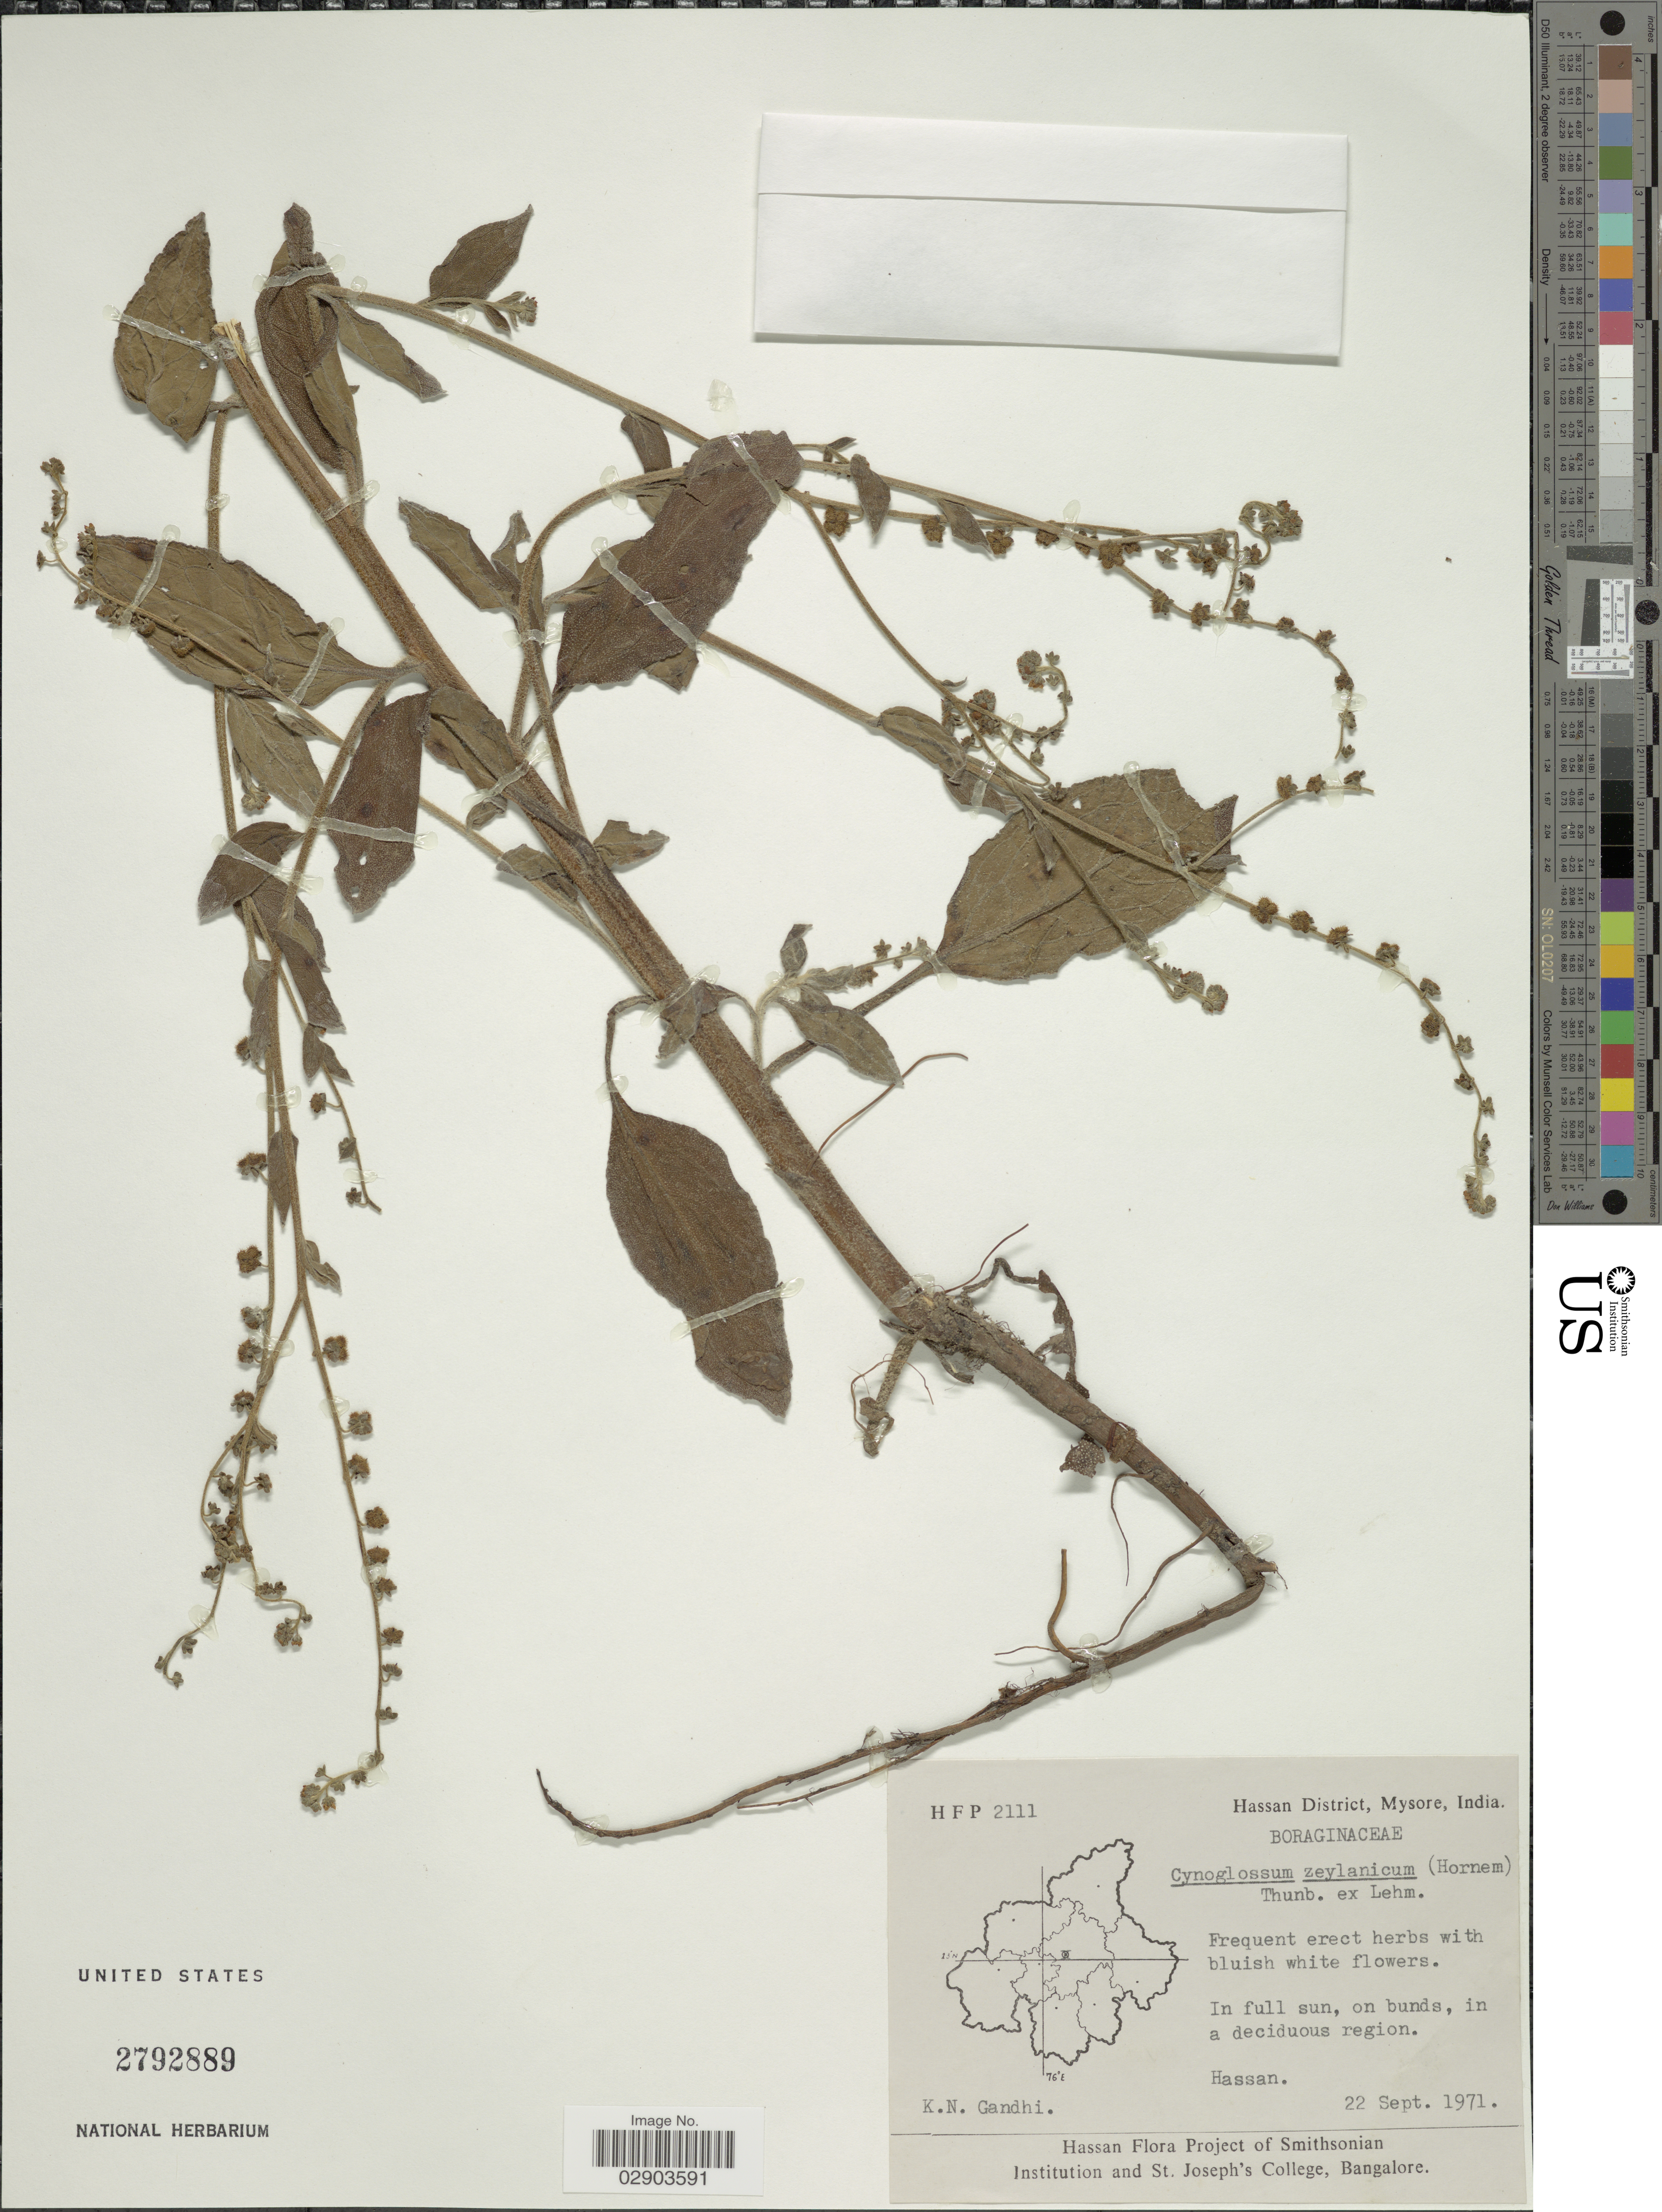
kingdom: Plantae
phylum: Tracheophyta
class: Magnoliopsida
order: Boraginales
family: Boraginaceae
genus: Cynoglossum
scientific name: Cynoglossum zeylanicum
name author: Thunb. ex Lehm.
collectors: K. N. Gandhi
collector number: H F P 2111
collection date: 1971-09-22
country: India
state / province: Karnataka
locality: Hassan District, Mysore, India, Hassan.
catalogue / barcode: US 2792889